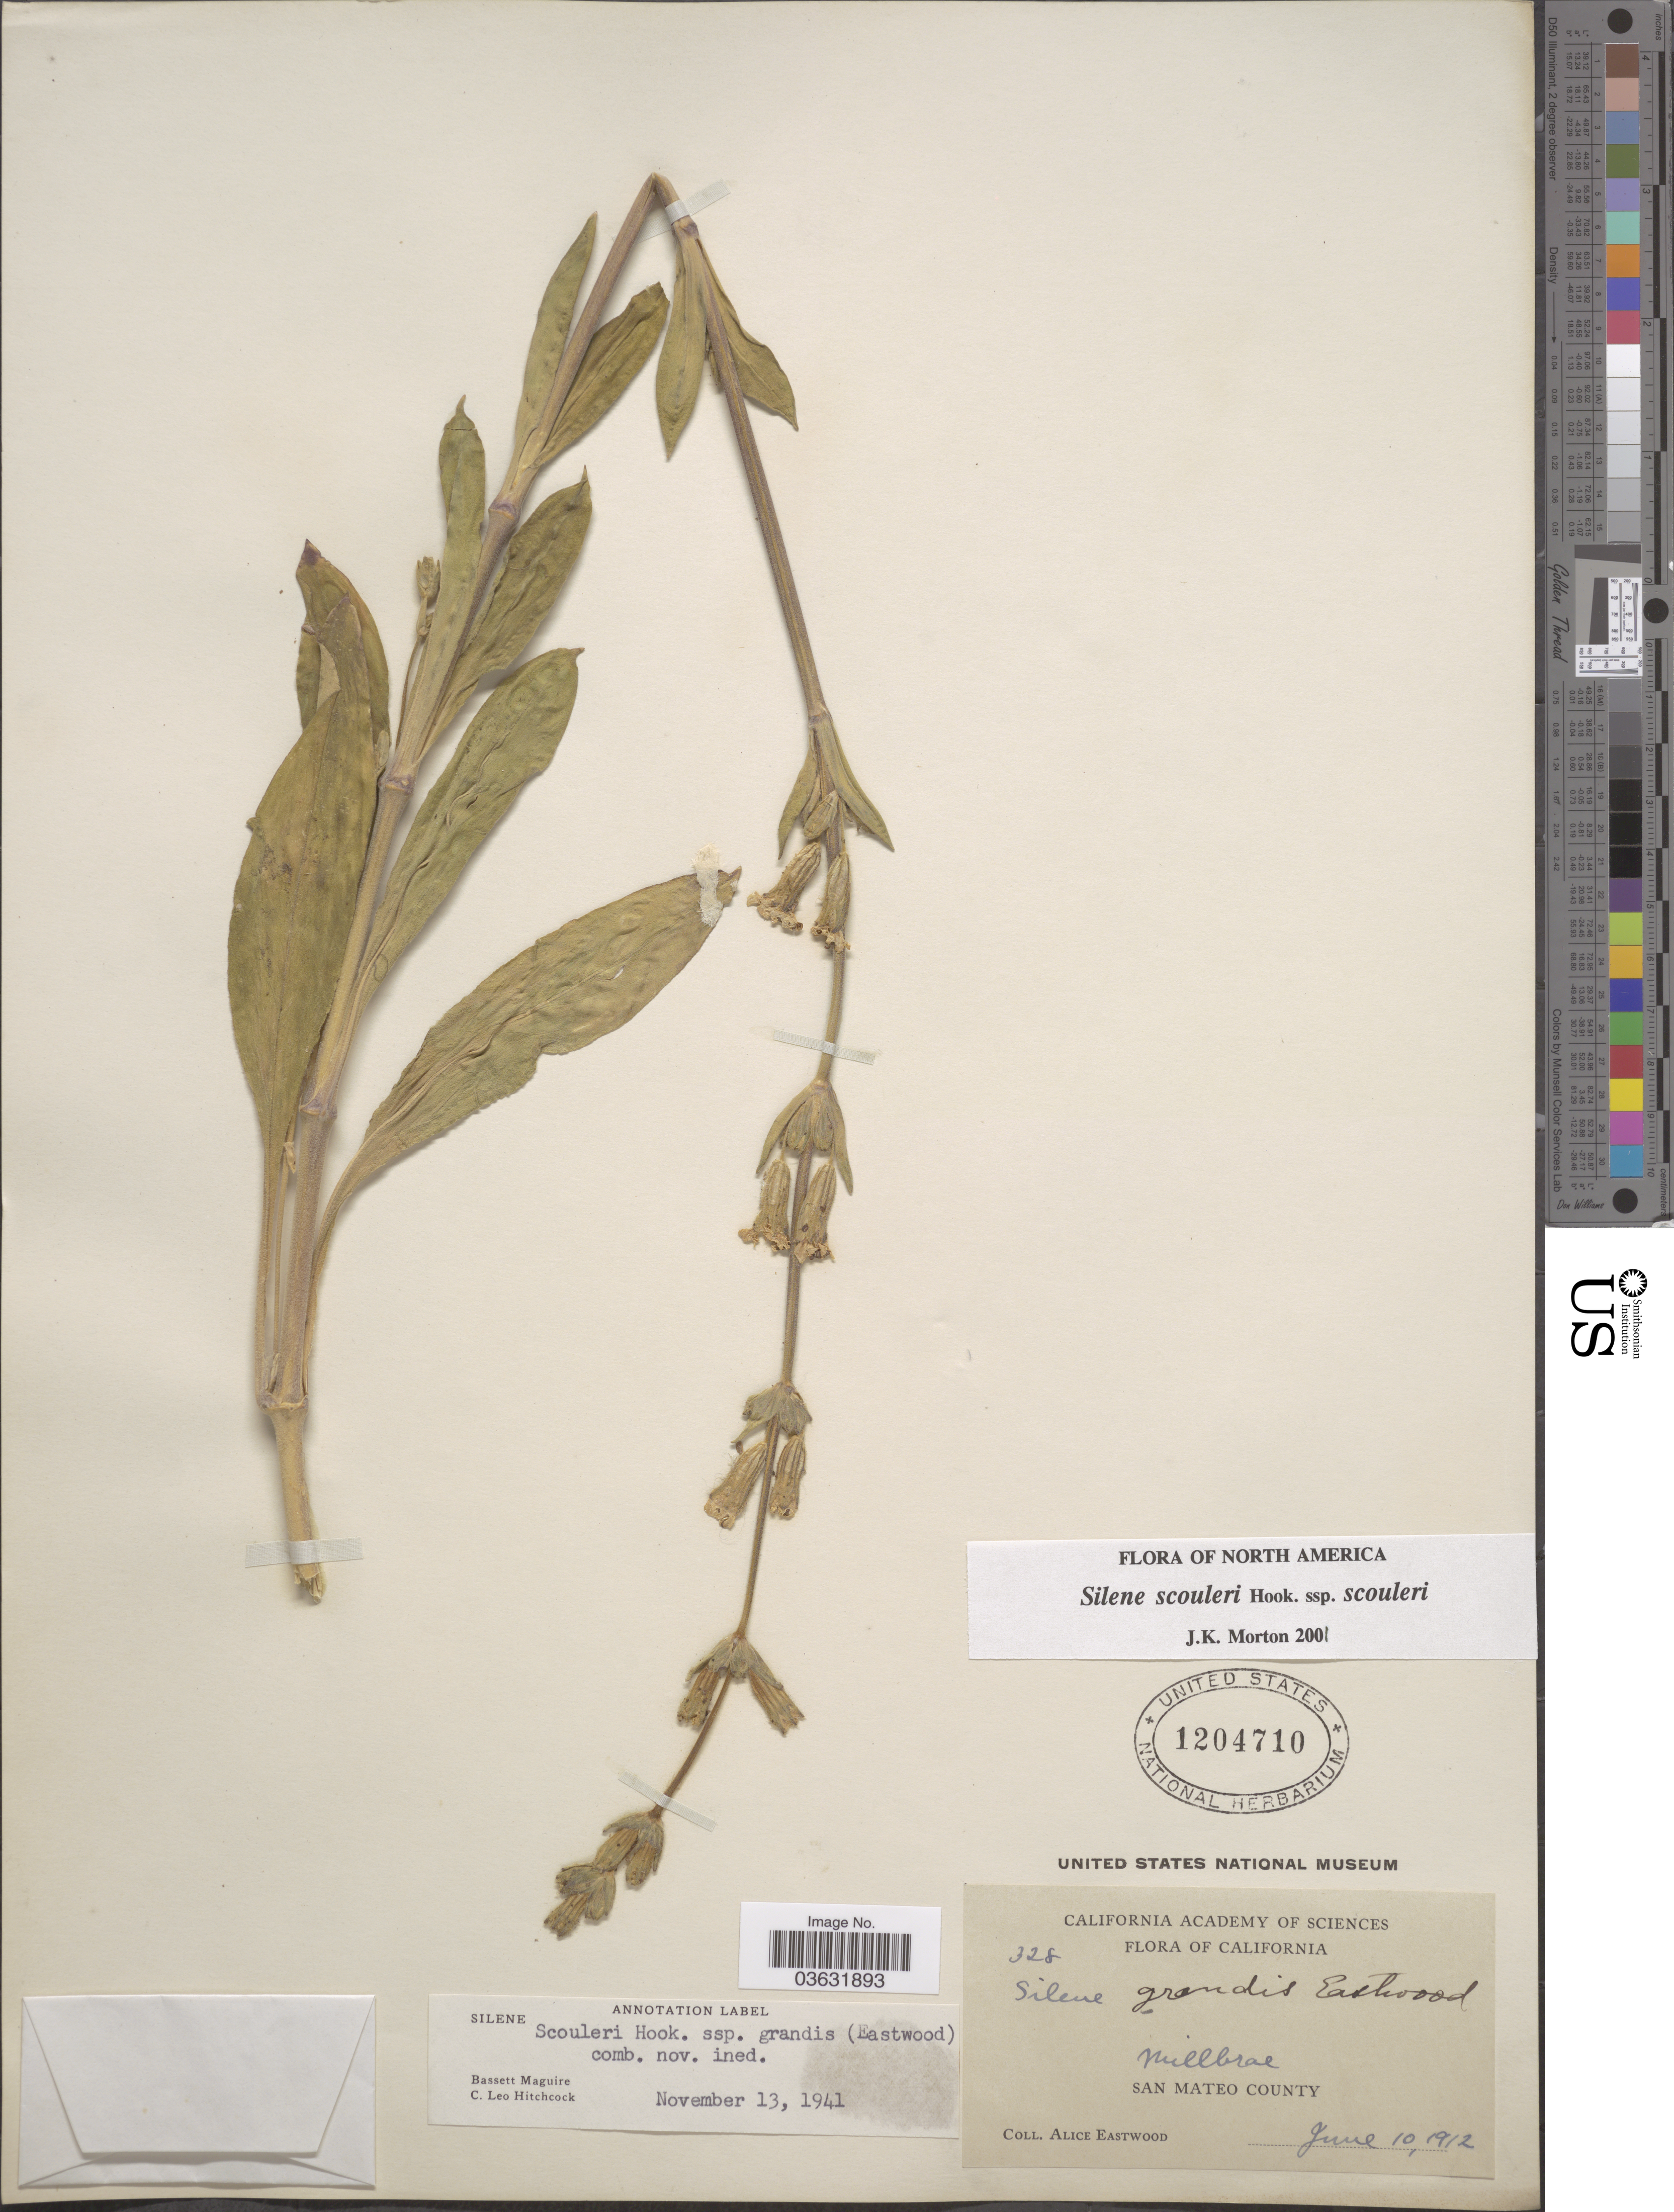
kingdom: Plantae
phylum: Tracheophyta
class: Magnoliopsida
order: Caryophyllales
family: Caryophyllaceae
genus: Silene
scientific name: Silene scouleri subsp. grandis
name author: (Eastw.) C.L. Hitchc. & Maguire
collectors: A. Eastwood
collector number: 328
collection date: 1912-06-10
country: United States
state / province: California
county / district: San Mateo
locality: Millbrae. San Mateo County.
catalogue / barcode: US 1204710